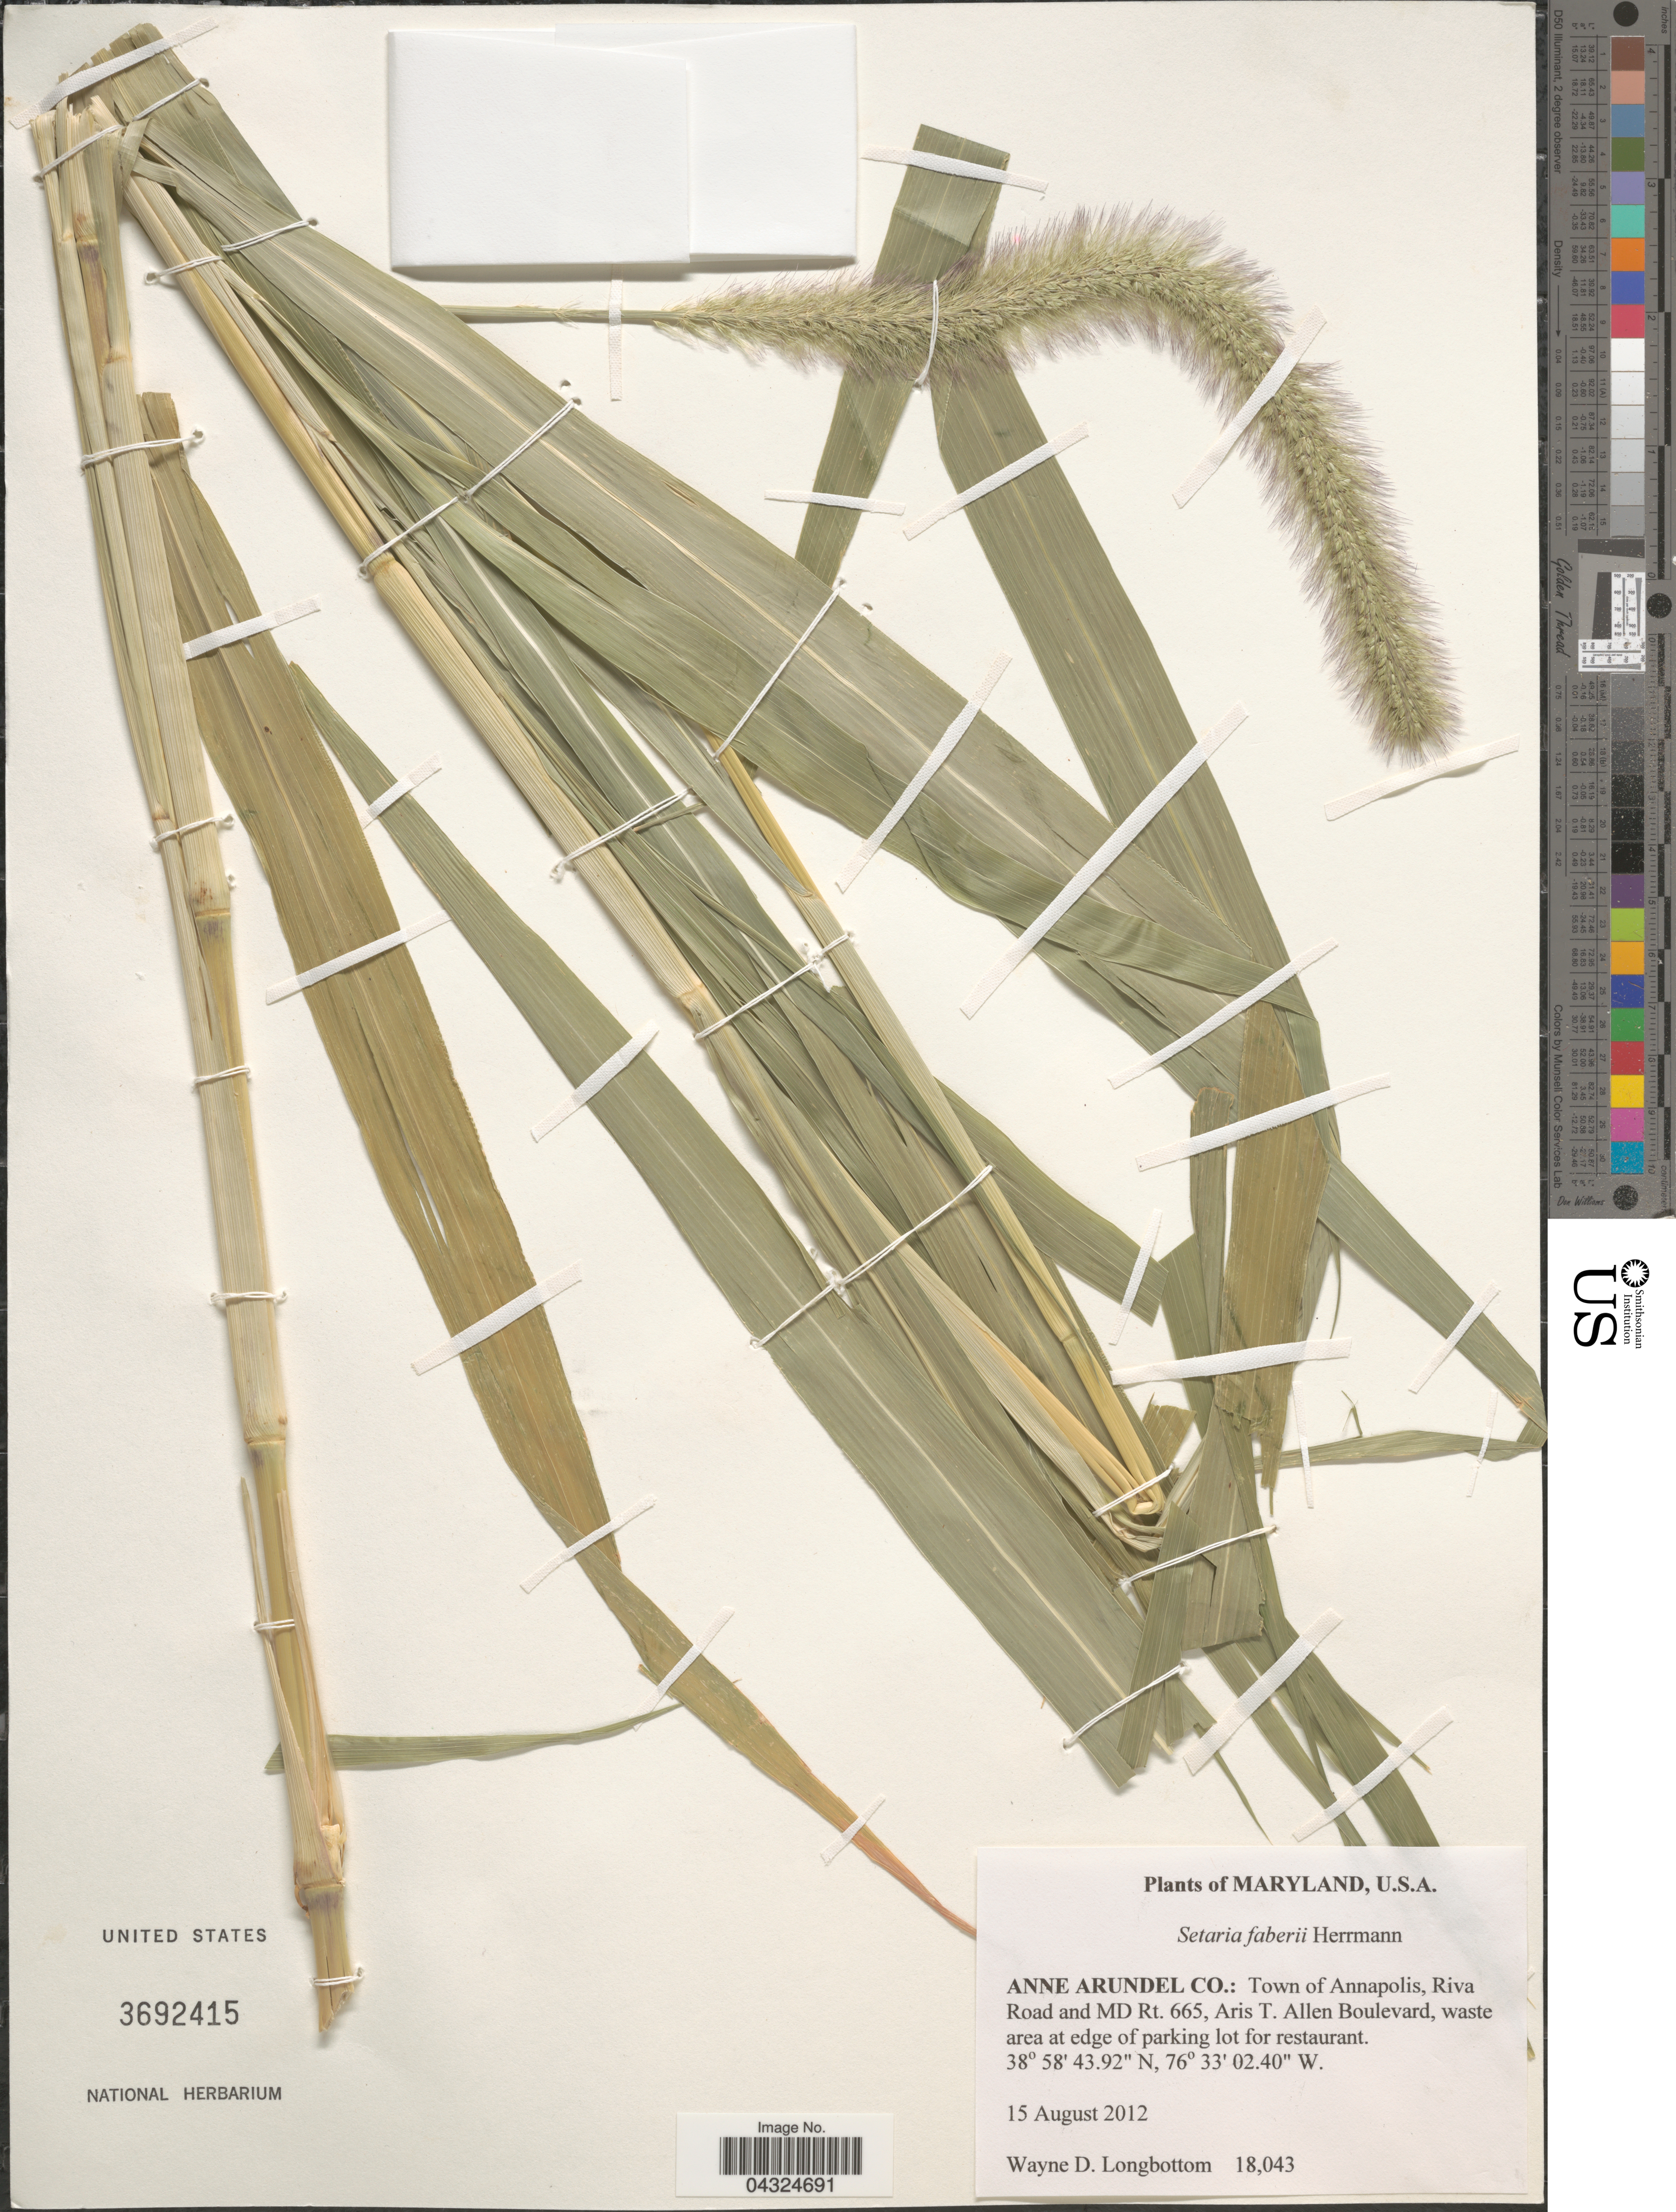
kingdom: Plantae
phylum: Tracheophyta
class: Liliopsida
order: Poales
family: Poaceae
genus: Setaria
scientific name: Setaria faberi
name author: R.A.W. Herrm.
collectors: W. D. Longbottom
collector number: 18043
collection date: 2012-08-15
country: United States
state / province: Maryland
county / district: Anne Arundel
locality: Anne Arundel Co.: Town of Annapolis, Riva Road and MD Rt. 665, Aris T. Allen Boulevard.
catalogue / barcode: US 3692415